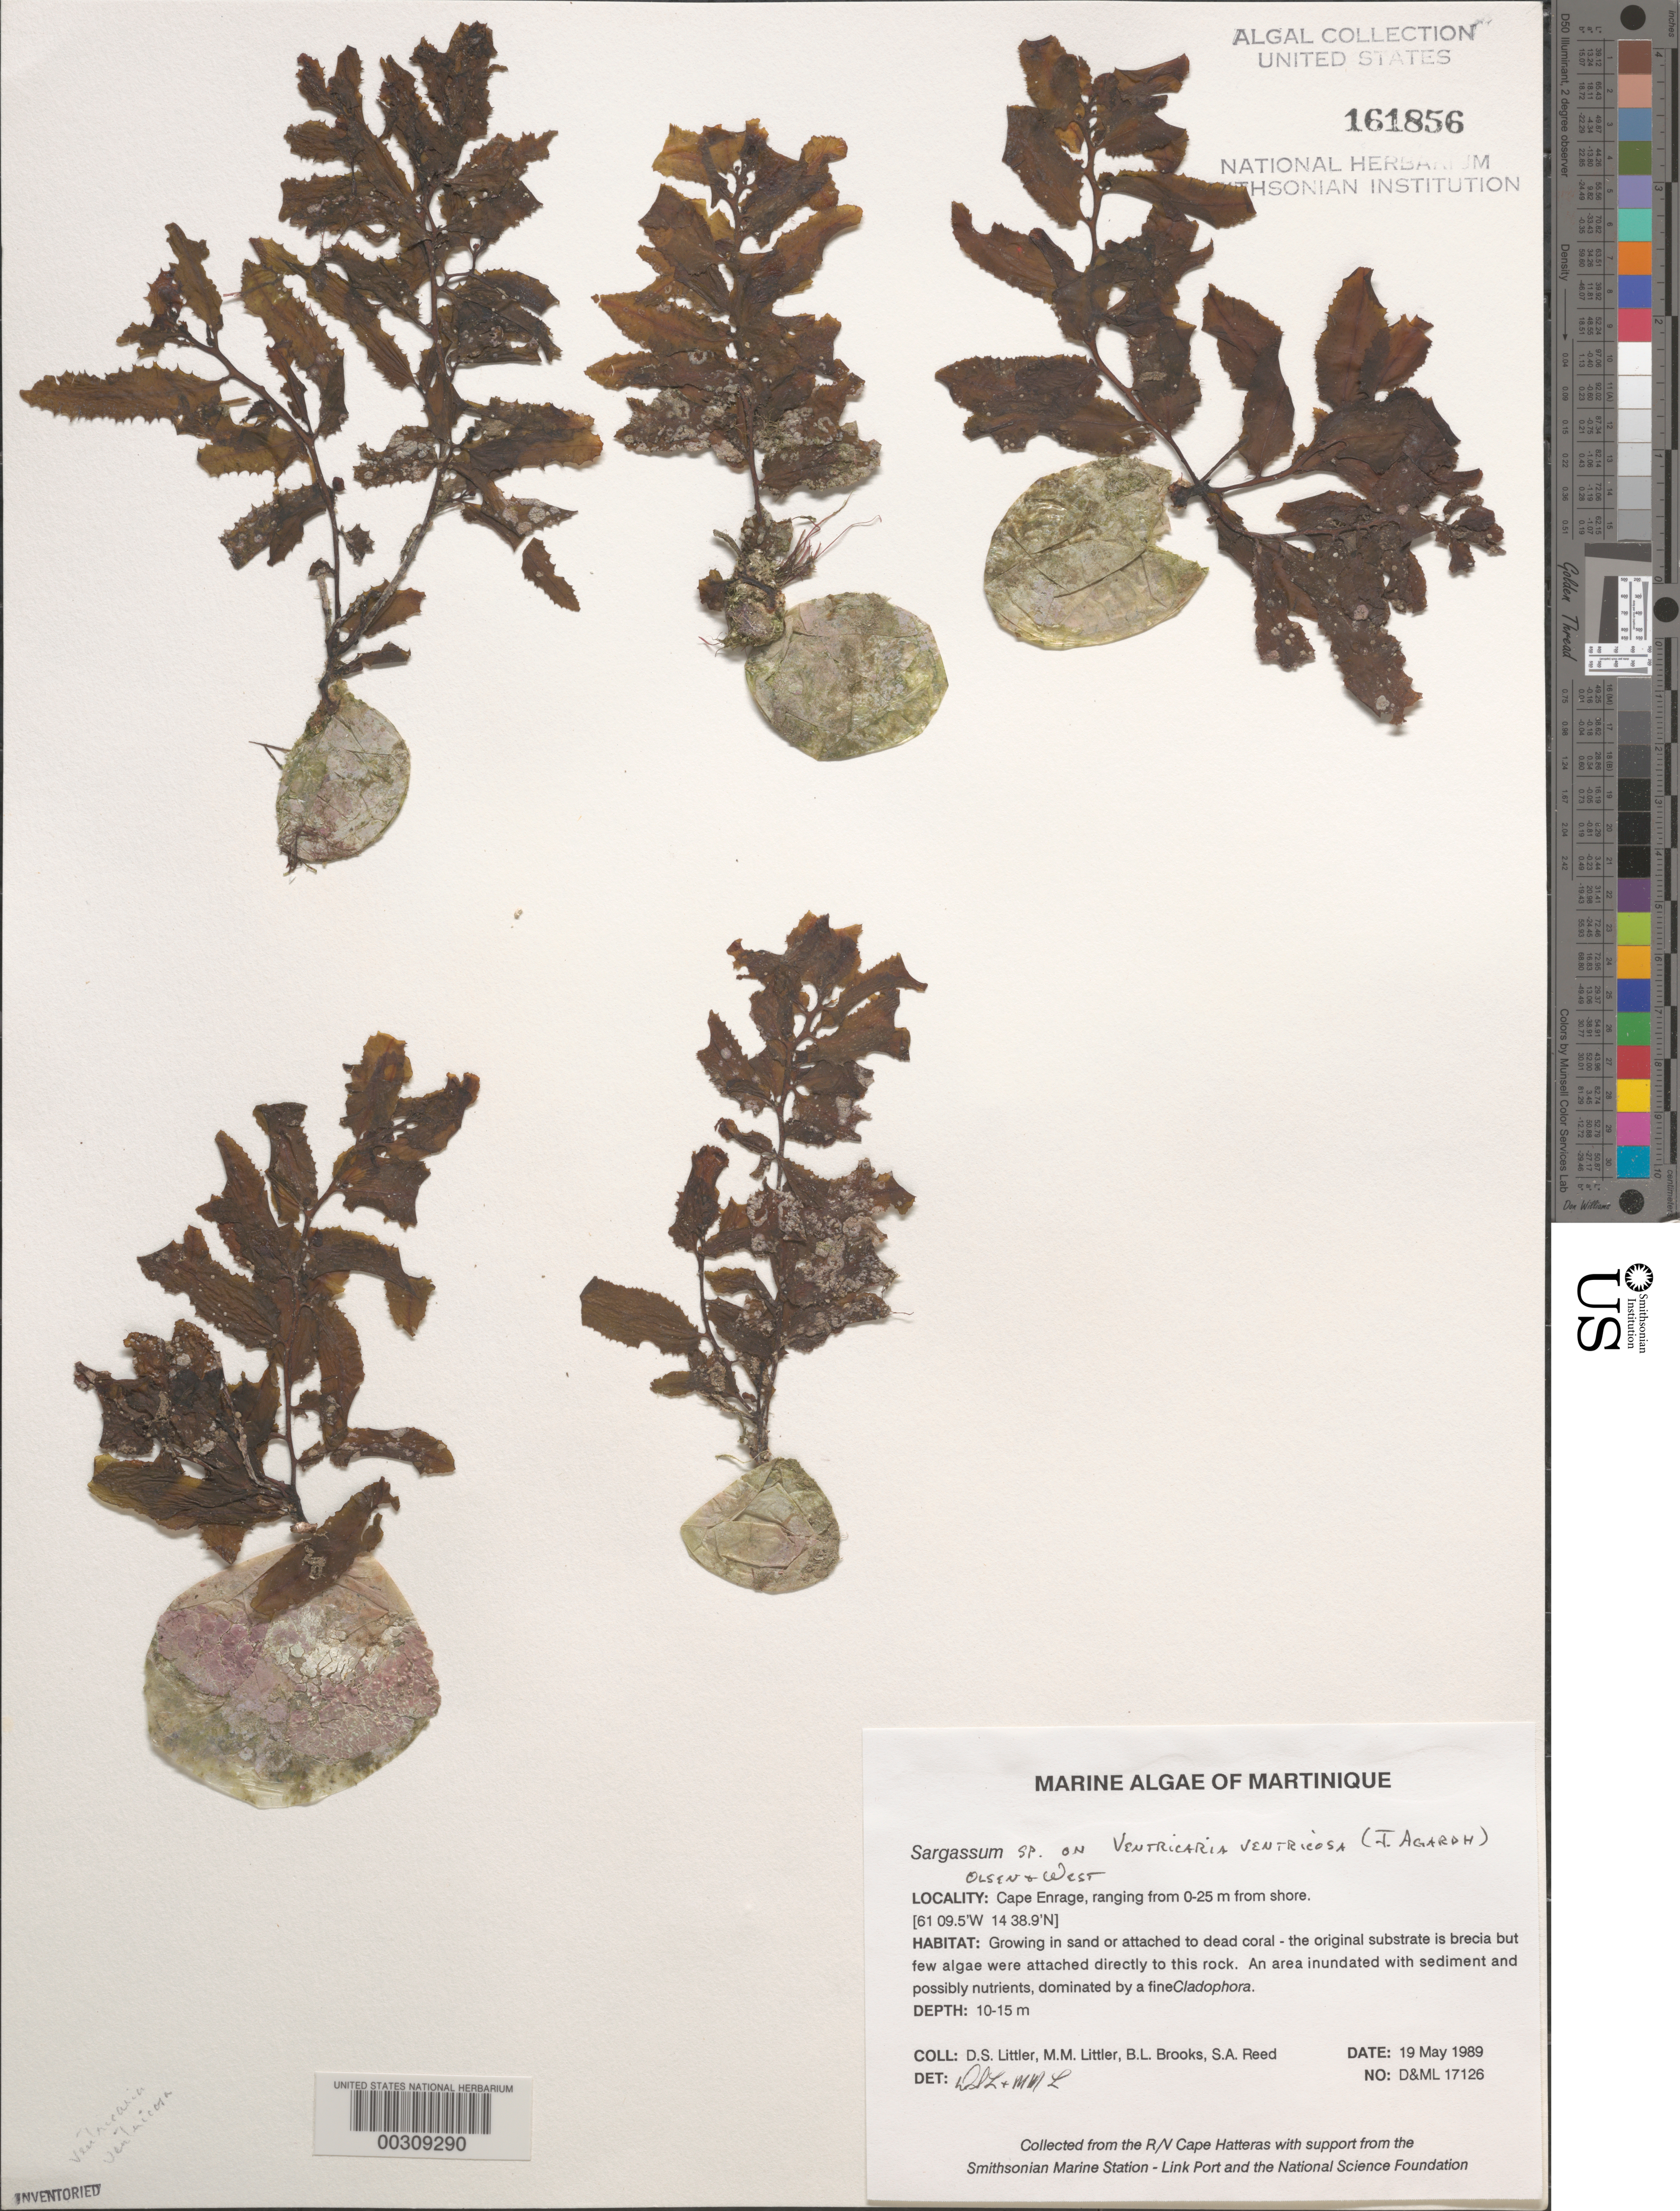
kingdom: Chromista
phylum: Ochrophyta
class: Phaeophyceae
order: Fucales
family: Sargassaceae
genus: Sargassum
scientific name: Sargassum sp.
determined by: Littler, D. S.; Littler, M. M.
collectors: D. S. Littler, M. M. Littler, B. Brooks & S. Reed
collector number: D&ML 17126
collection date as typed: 19 May 1989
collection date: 1989-05-19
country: Martinique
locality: Cape Enrage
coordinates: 14 38.9'N, 61 09.5'W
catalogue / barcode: US 161856